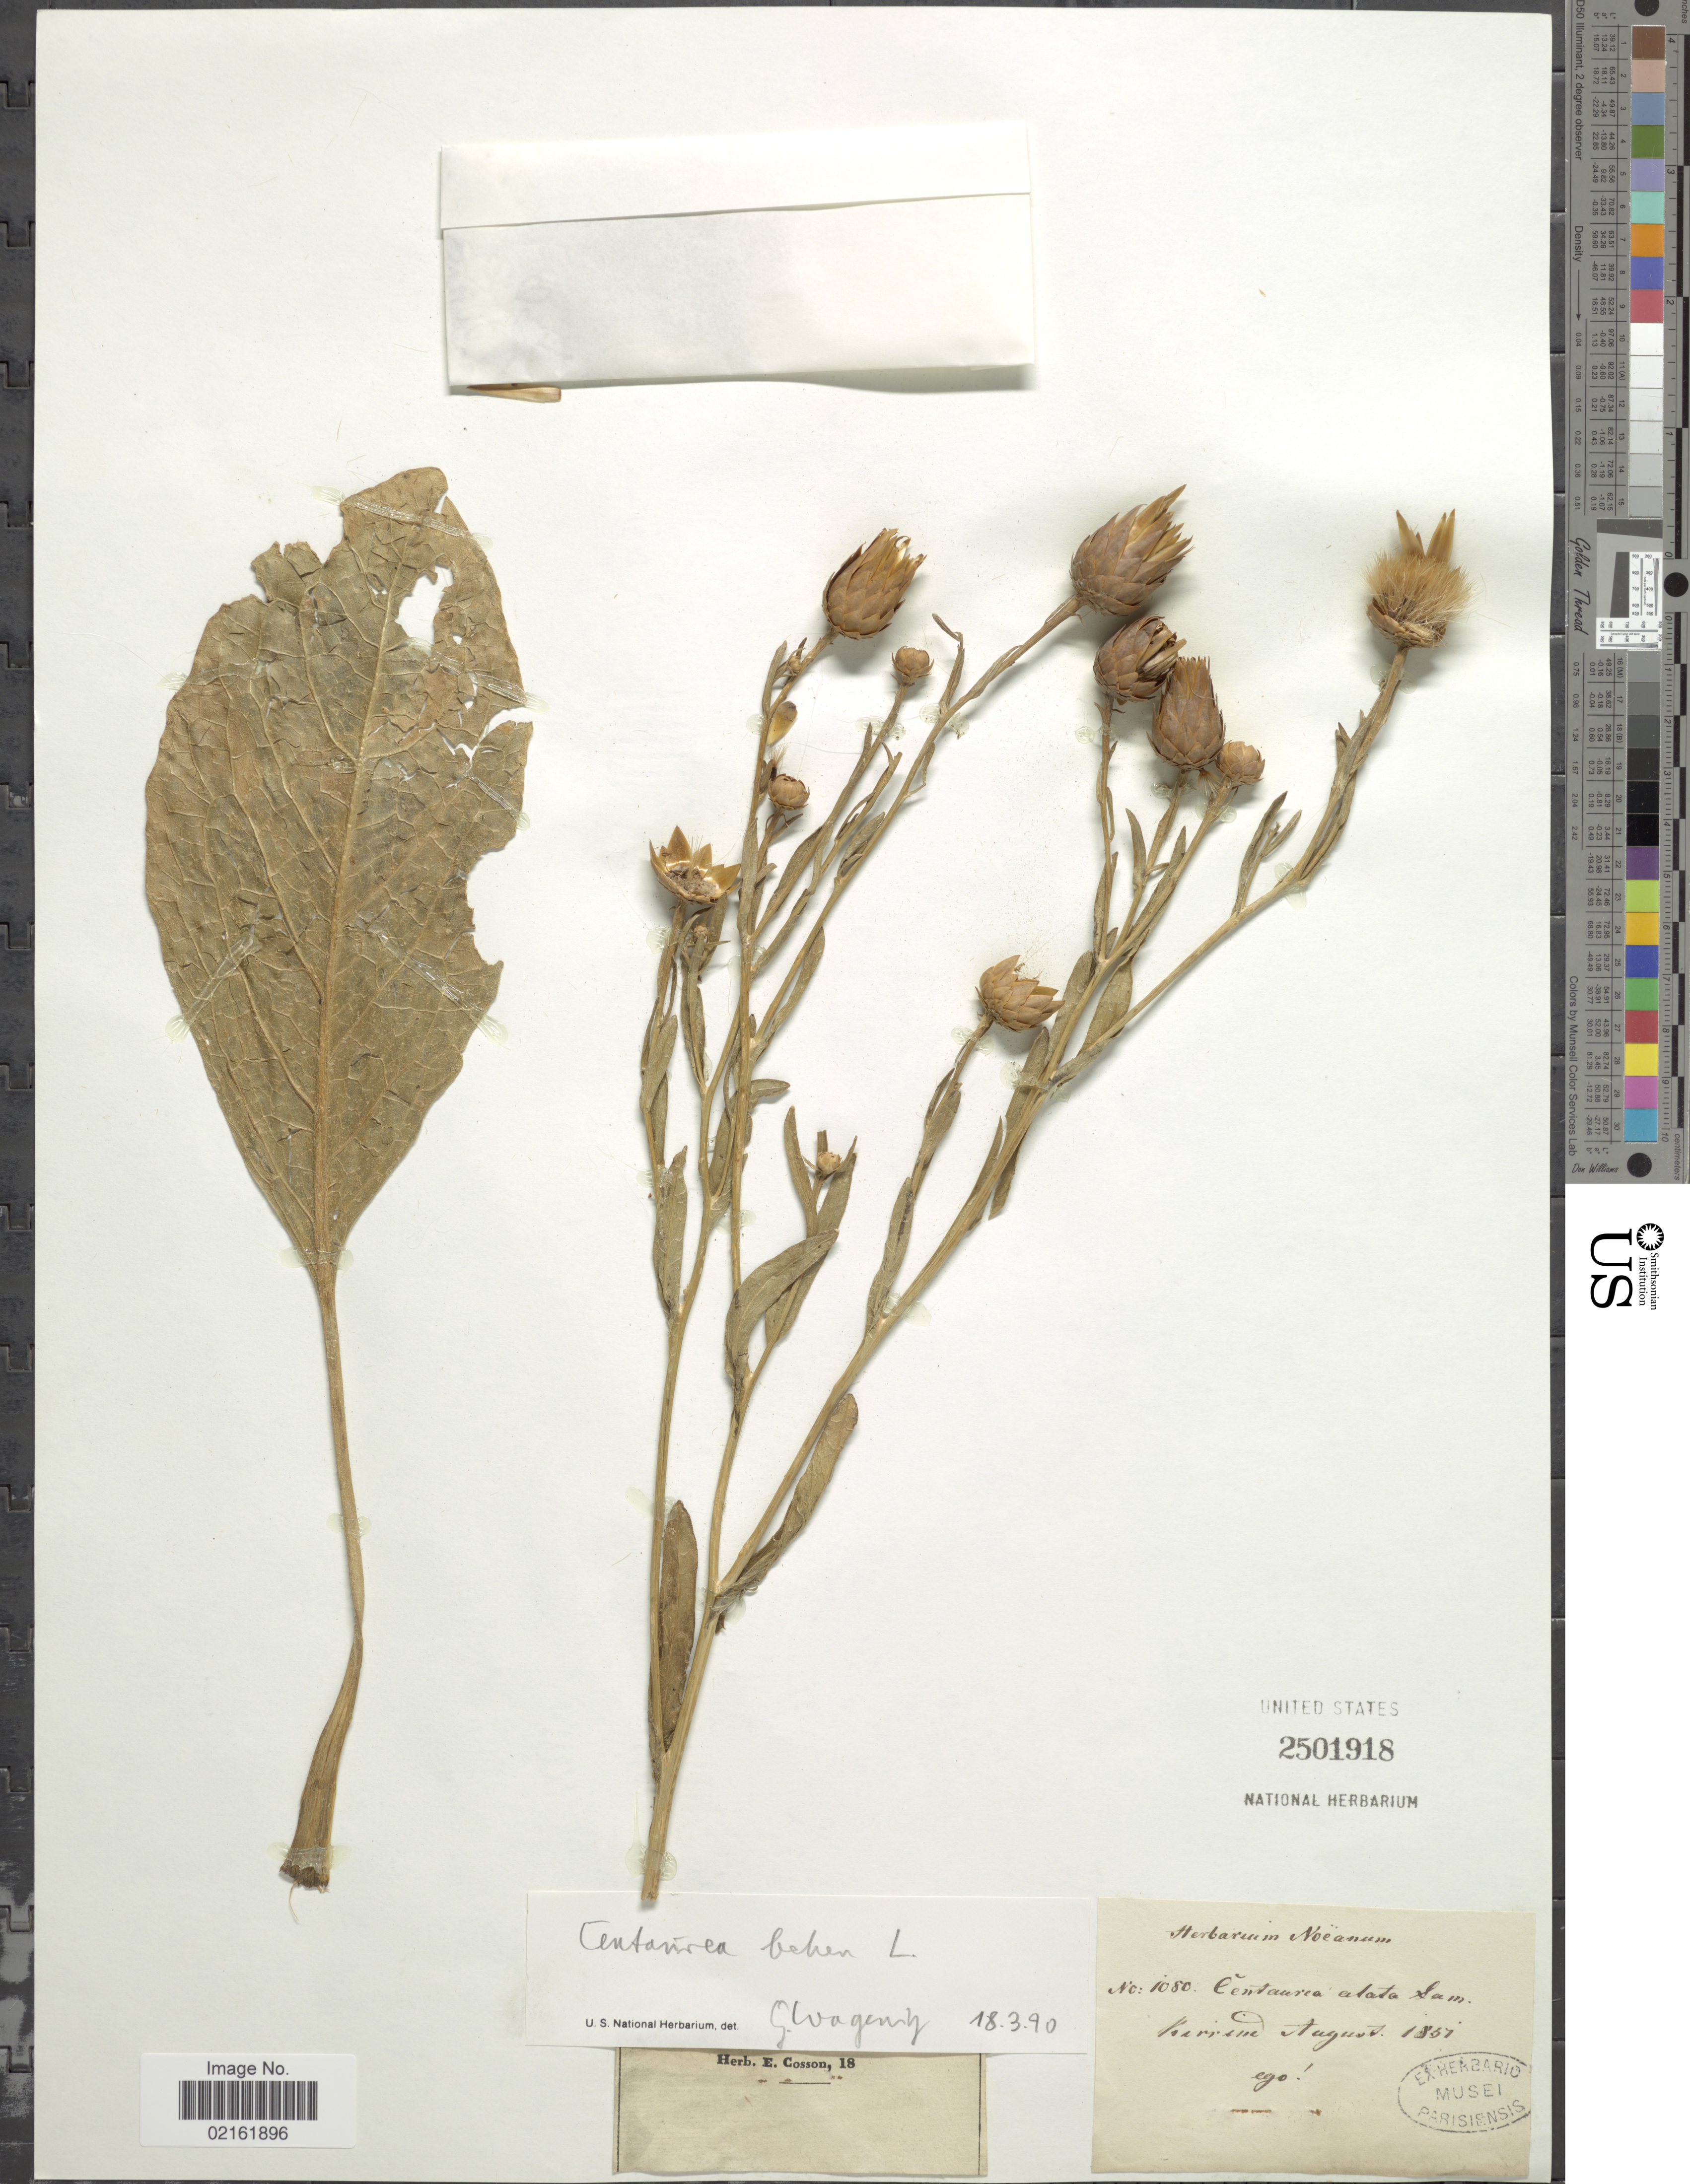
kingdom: Plantae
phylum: Tracheophyta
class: Magnoliopsida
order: Asterales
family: Asteraceae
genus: Centaurea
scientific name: Centaurea behen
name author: L.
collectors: ex Herb. Noeanum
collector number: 1080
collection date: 1857-08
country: Iran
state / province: Khuzestan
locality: Sieregime, ego [interpreted]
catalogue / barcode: US 2501918